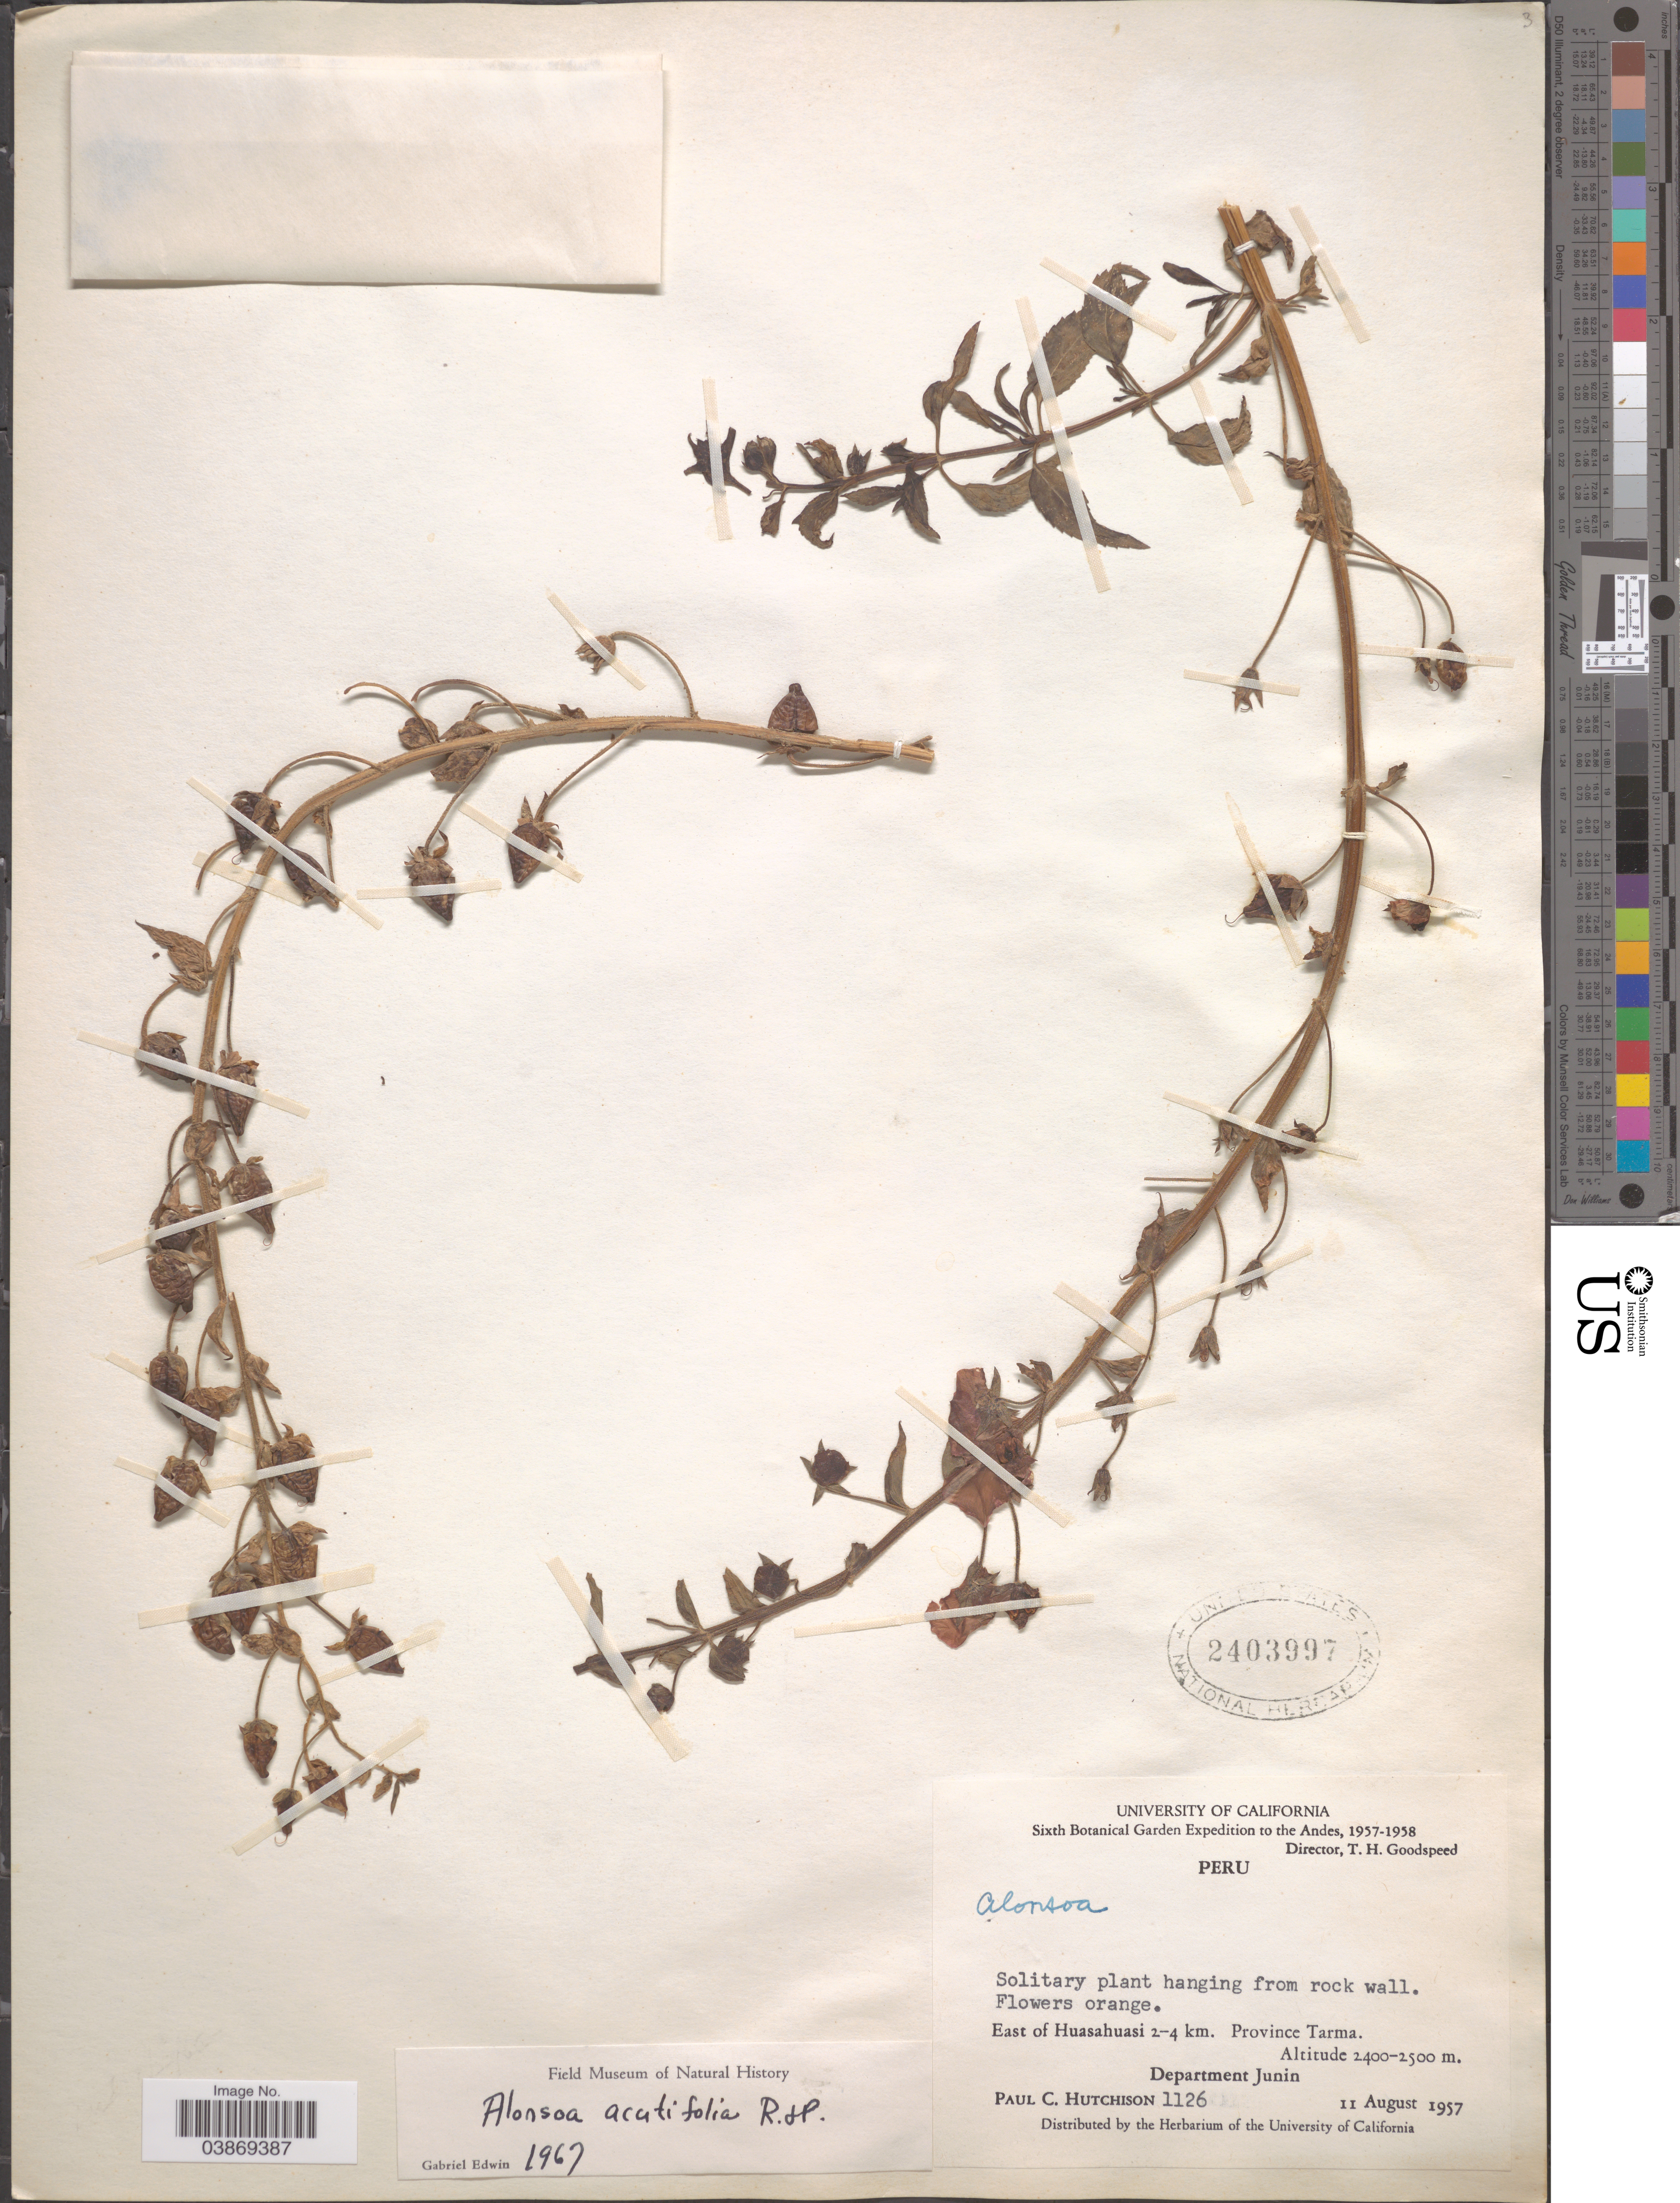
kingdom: Plantae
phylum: Tracheophyta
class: Magnoliopsida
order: Lamiales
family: Scrophulariaceae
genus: Alonsoa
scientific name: Alonsoa acutifolia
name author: Ruiz & Pav.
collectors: P. C. Hutchison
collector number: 1126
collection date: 1957-08-11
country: Peru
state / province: Junín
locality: The Andes. East of Huasahuasi 2-4 km. Province Tarma. Department Junin.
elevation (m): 2400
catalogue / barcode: US 2403997